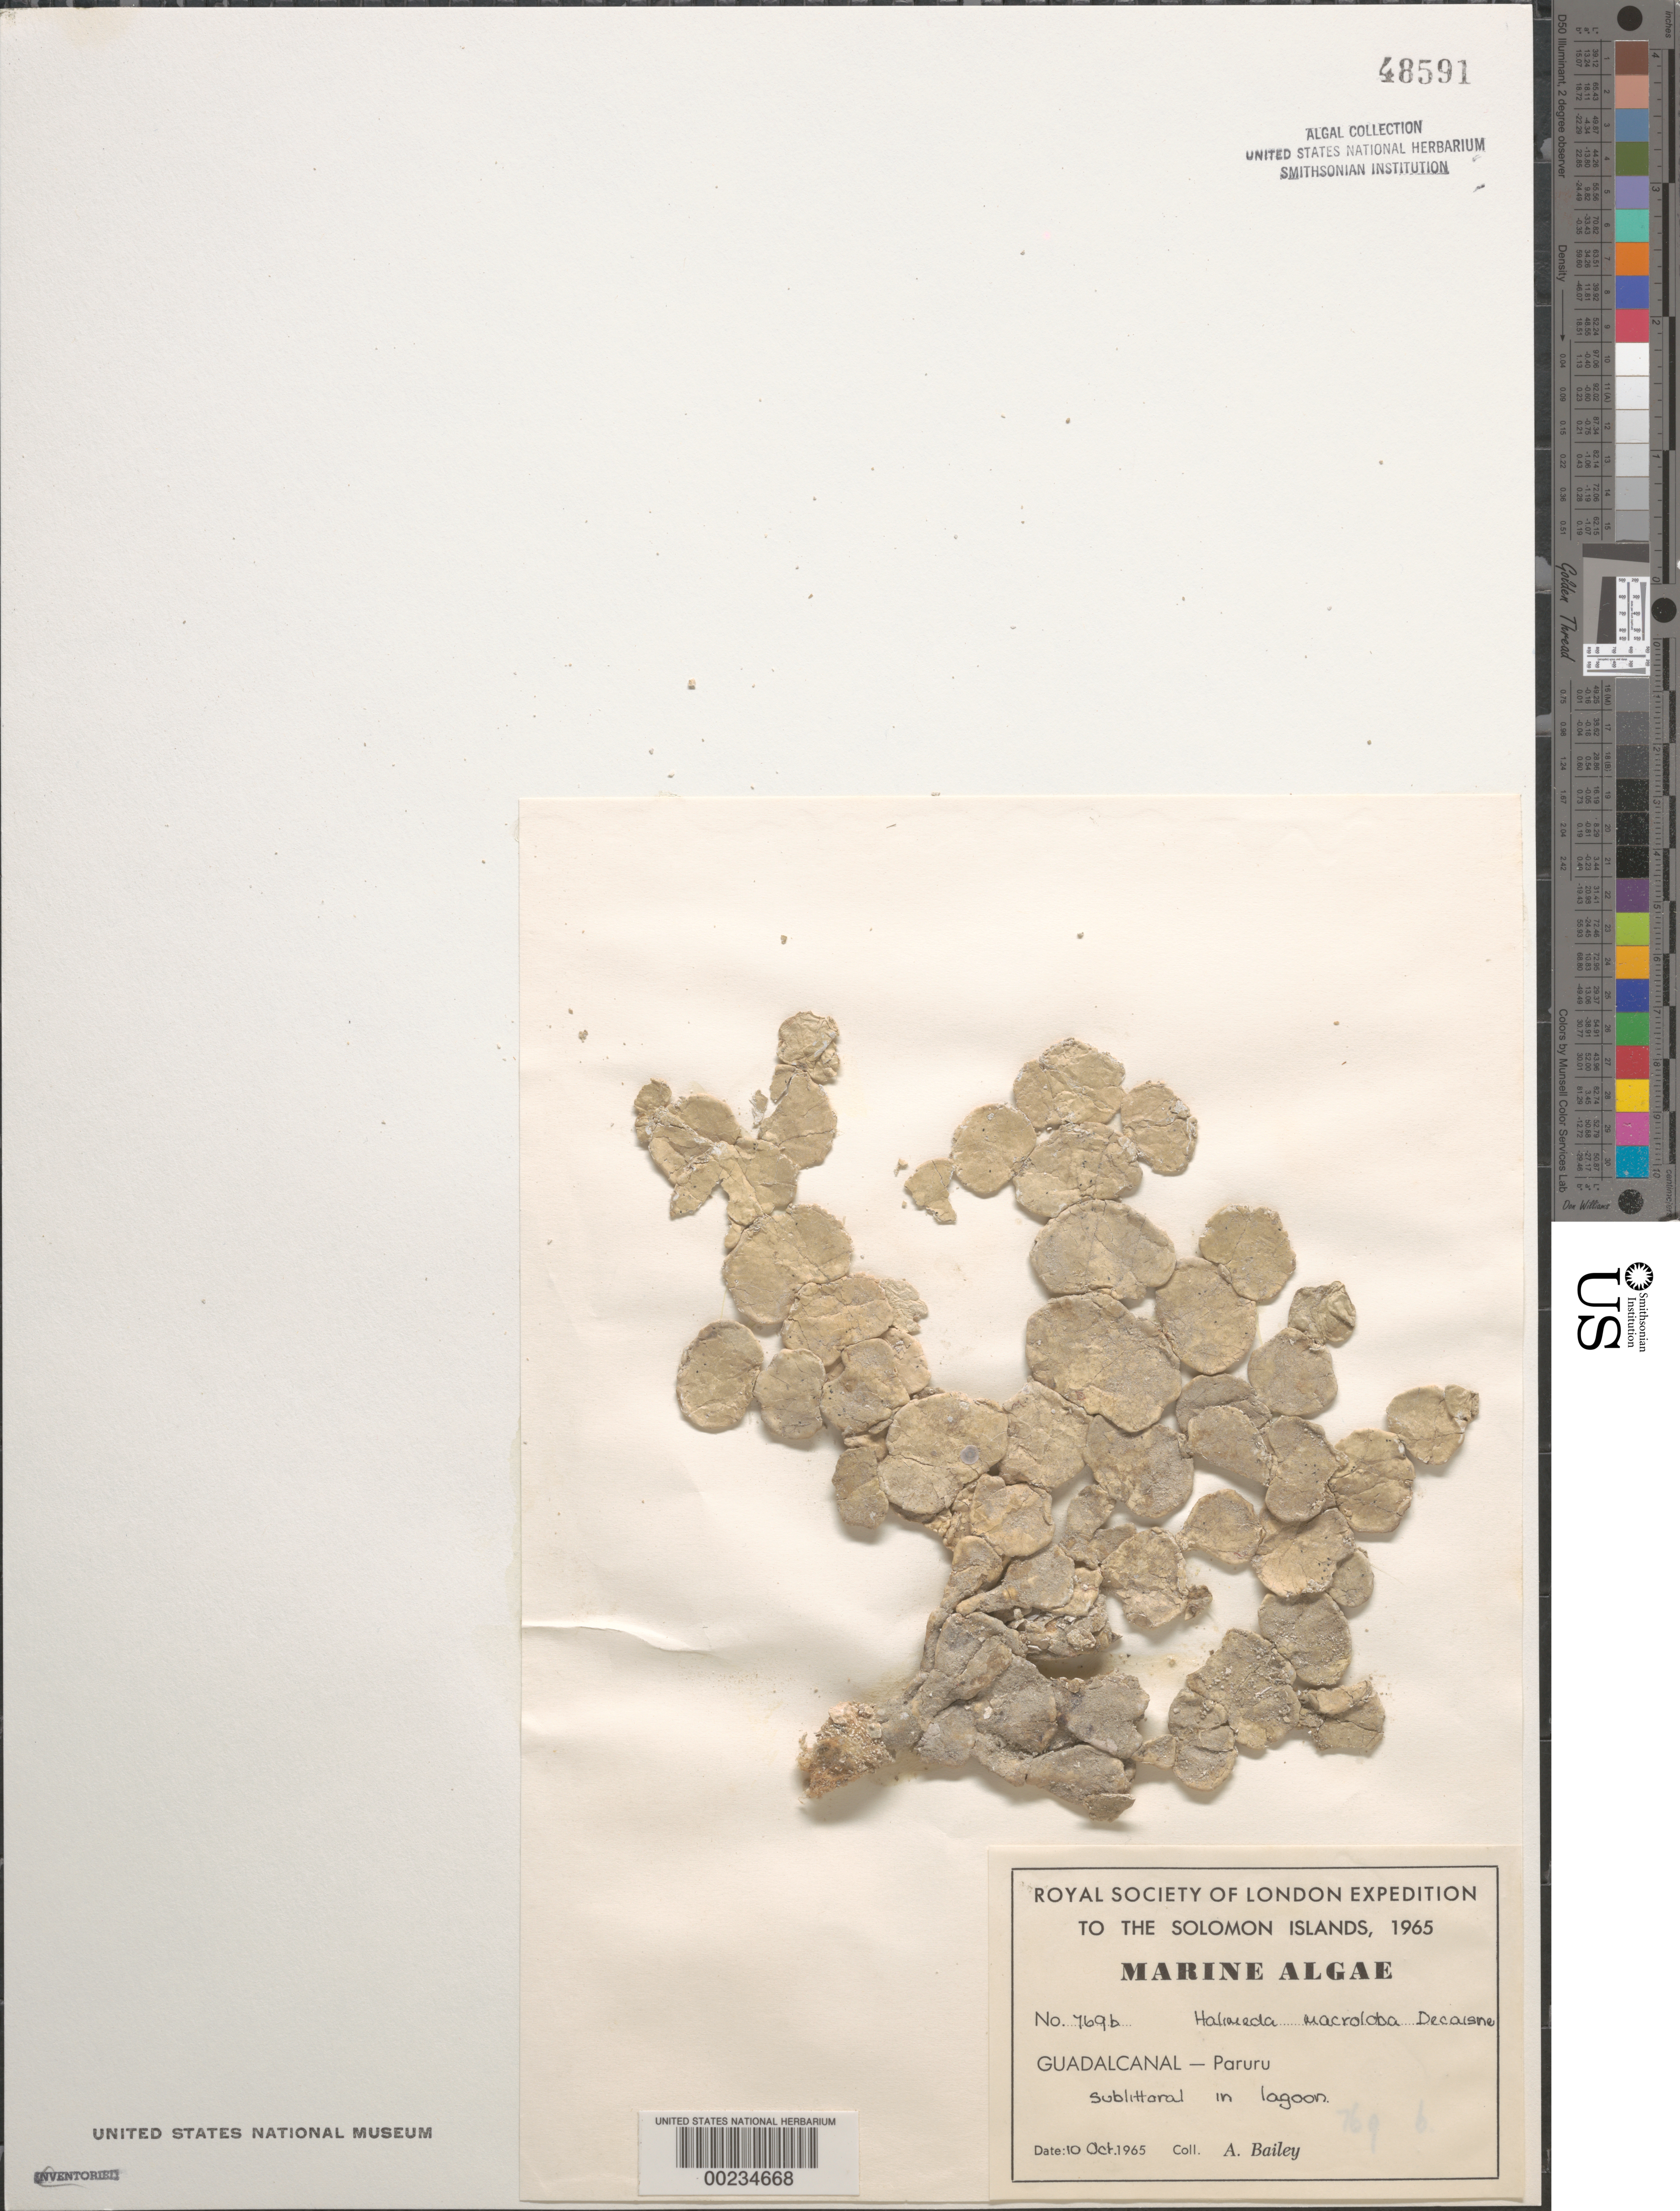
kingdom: Plantae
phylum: Chlorophyta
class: Ulvophyceae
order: Bryopsidales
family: Halimedaceae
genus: Halimeda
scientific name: Halimeda macroloba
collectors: A. Bailey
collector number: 769b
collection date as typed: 10 Oct 1965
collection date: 1965-10-10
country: Solomon Islands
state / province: Guadalcanal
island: Guadalcanal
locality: Paruru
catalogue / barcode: US 48591